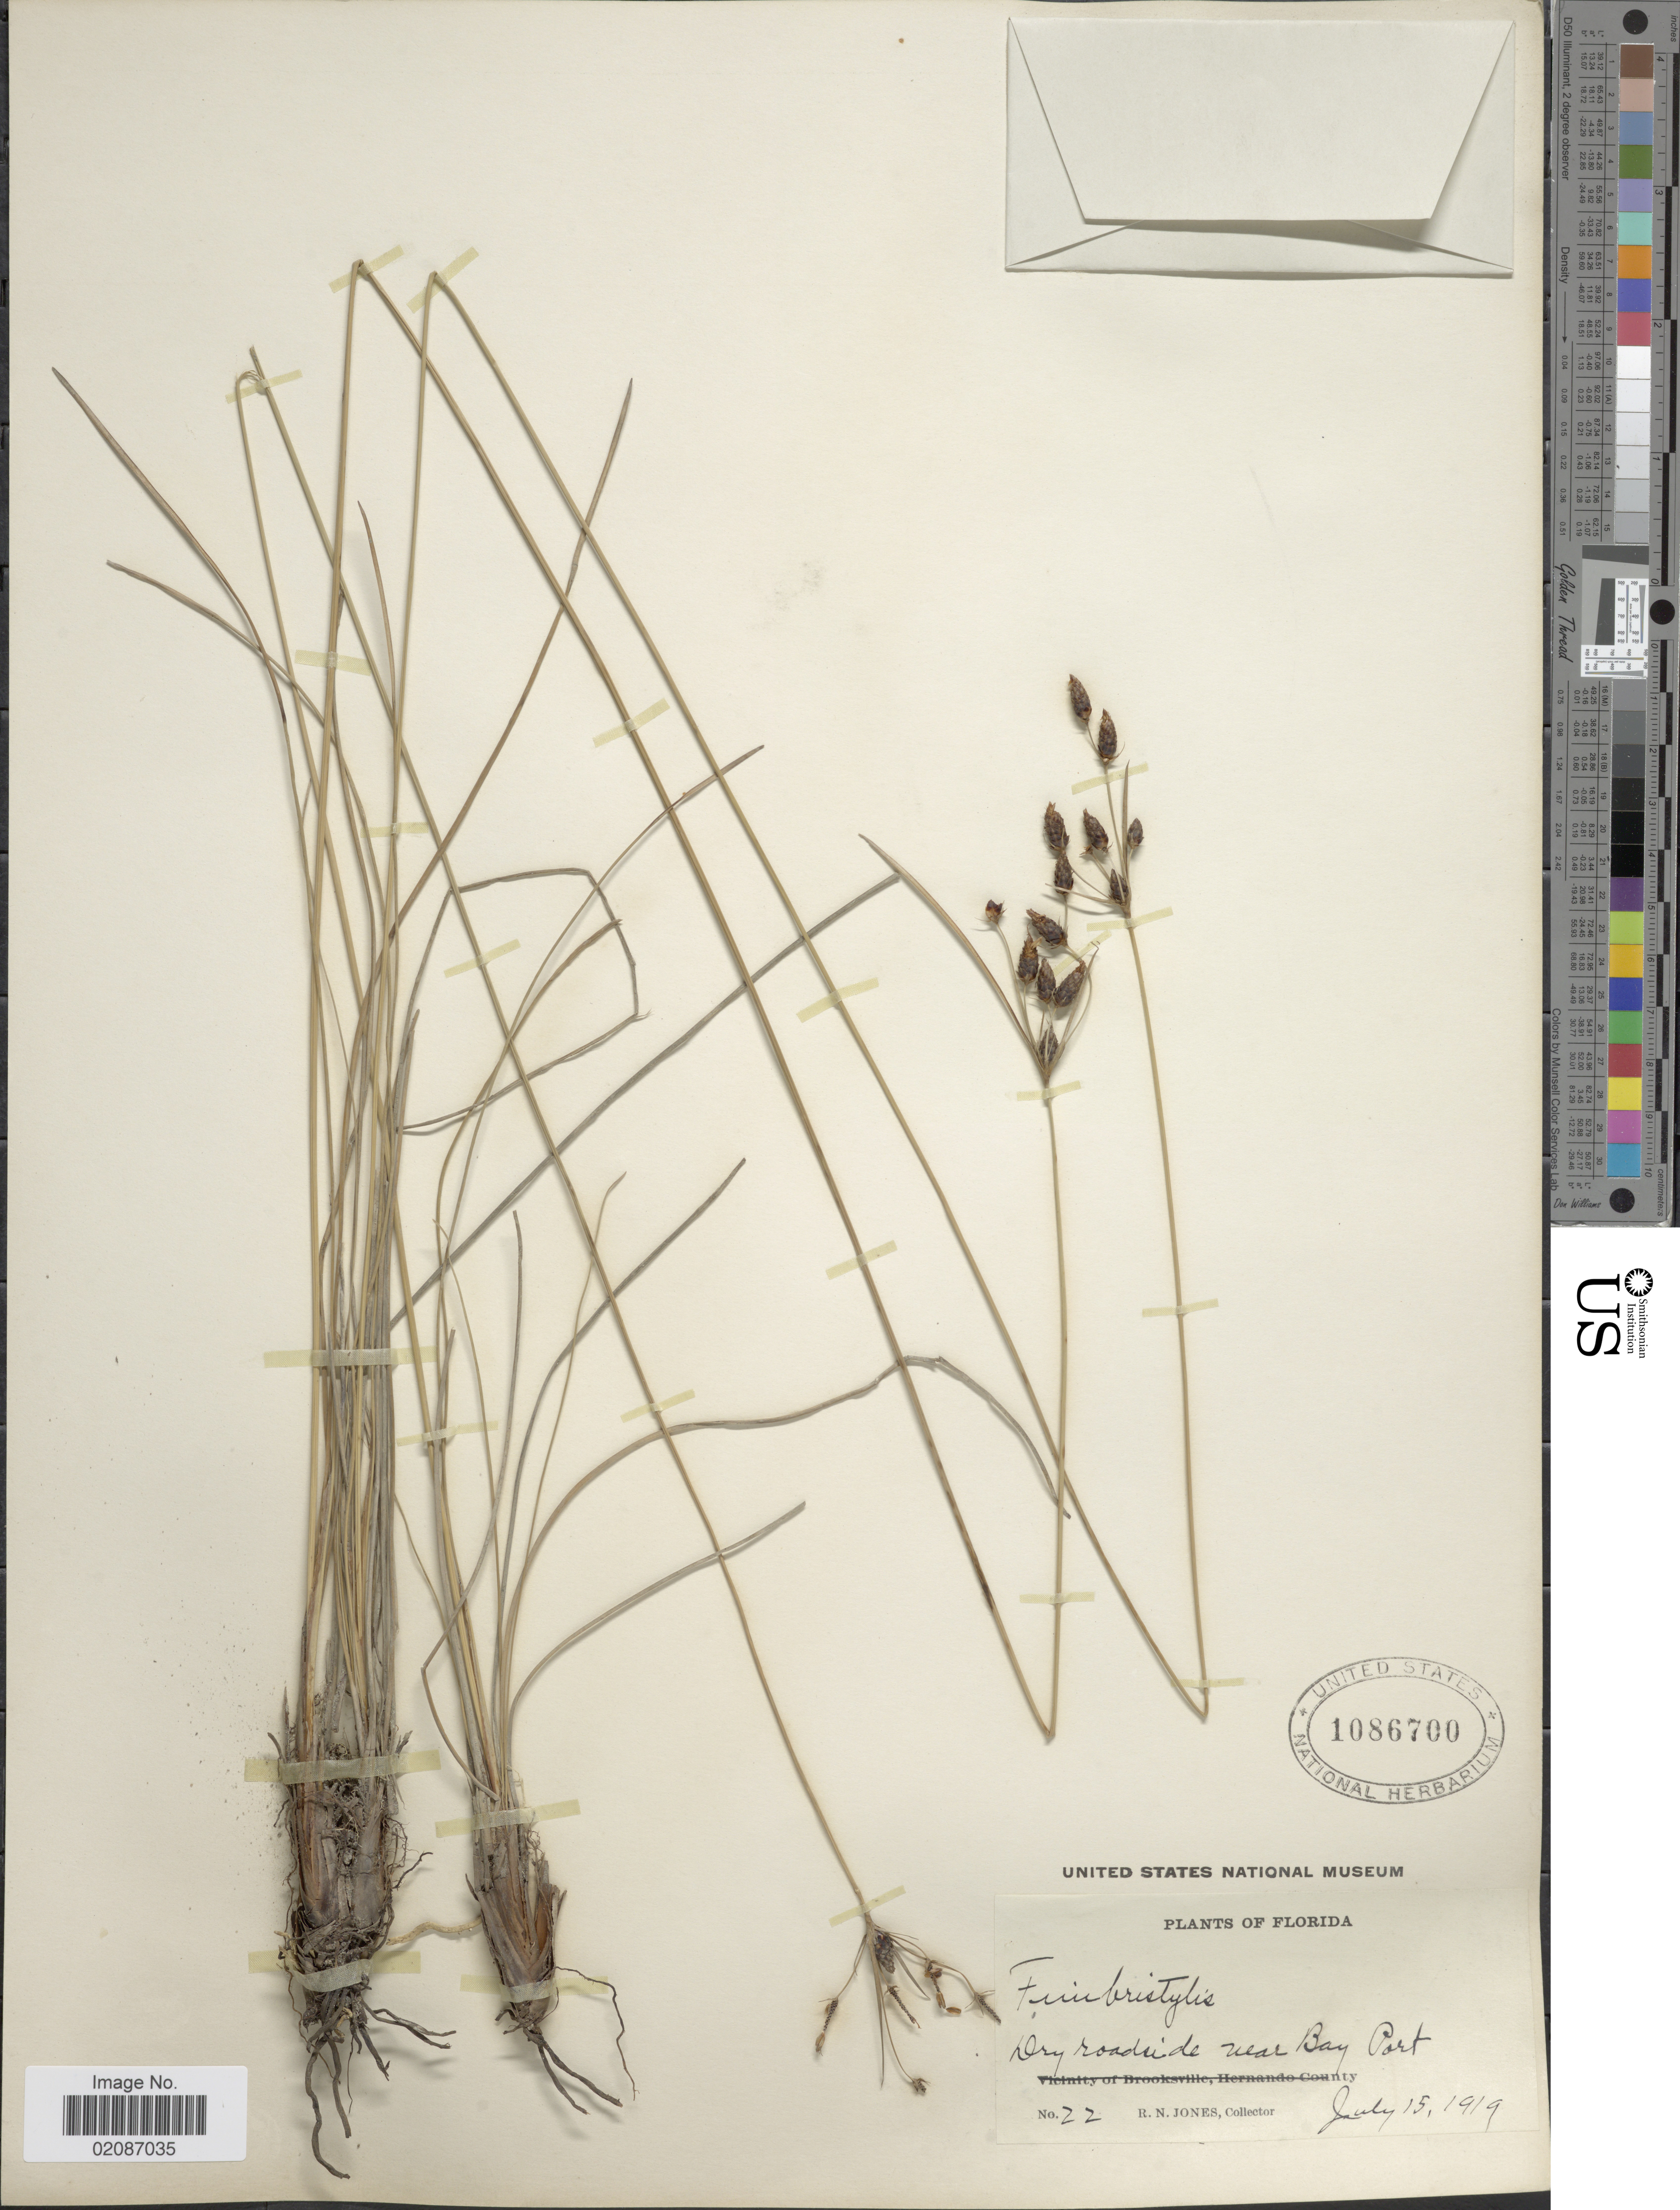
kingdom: Plantae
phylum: Tracheophyta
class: Liliopsida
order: Poales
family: Cyperaceae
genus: Fimbristylis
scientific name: Fimbristylis spadicea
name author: (L.) Vahl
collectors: R. N. Jones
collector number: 22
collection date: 1919-07-15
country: United States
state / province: Florida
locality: Near Bay Port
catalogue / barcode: US 1086700